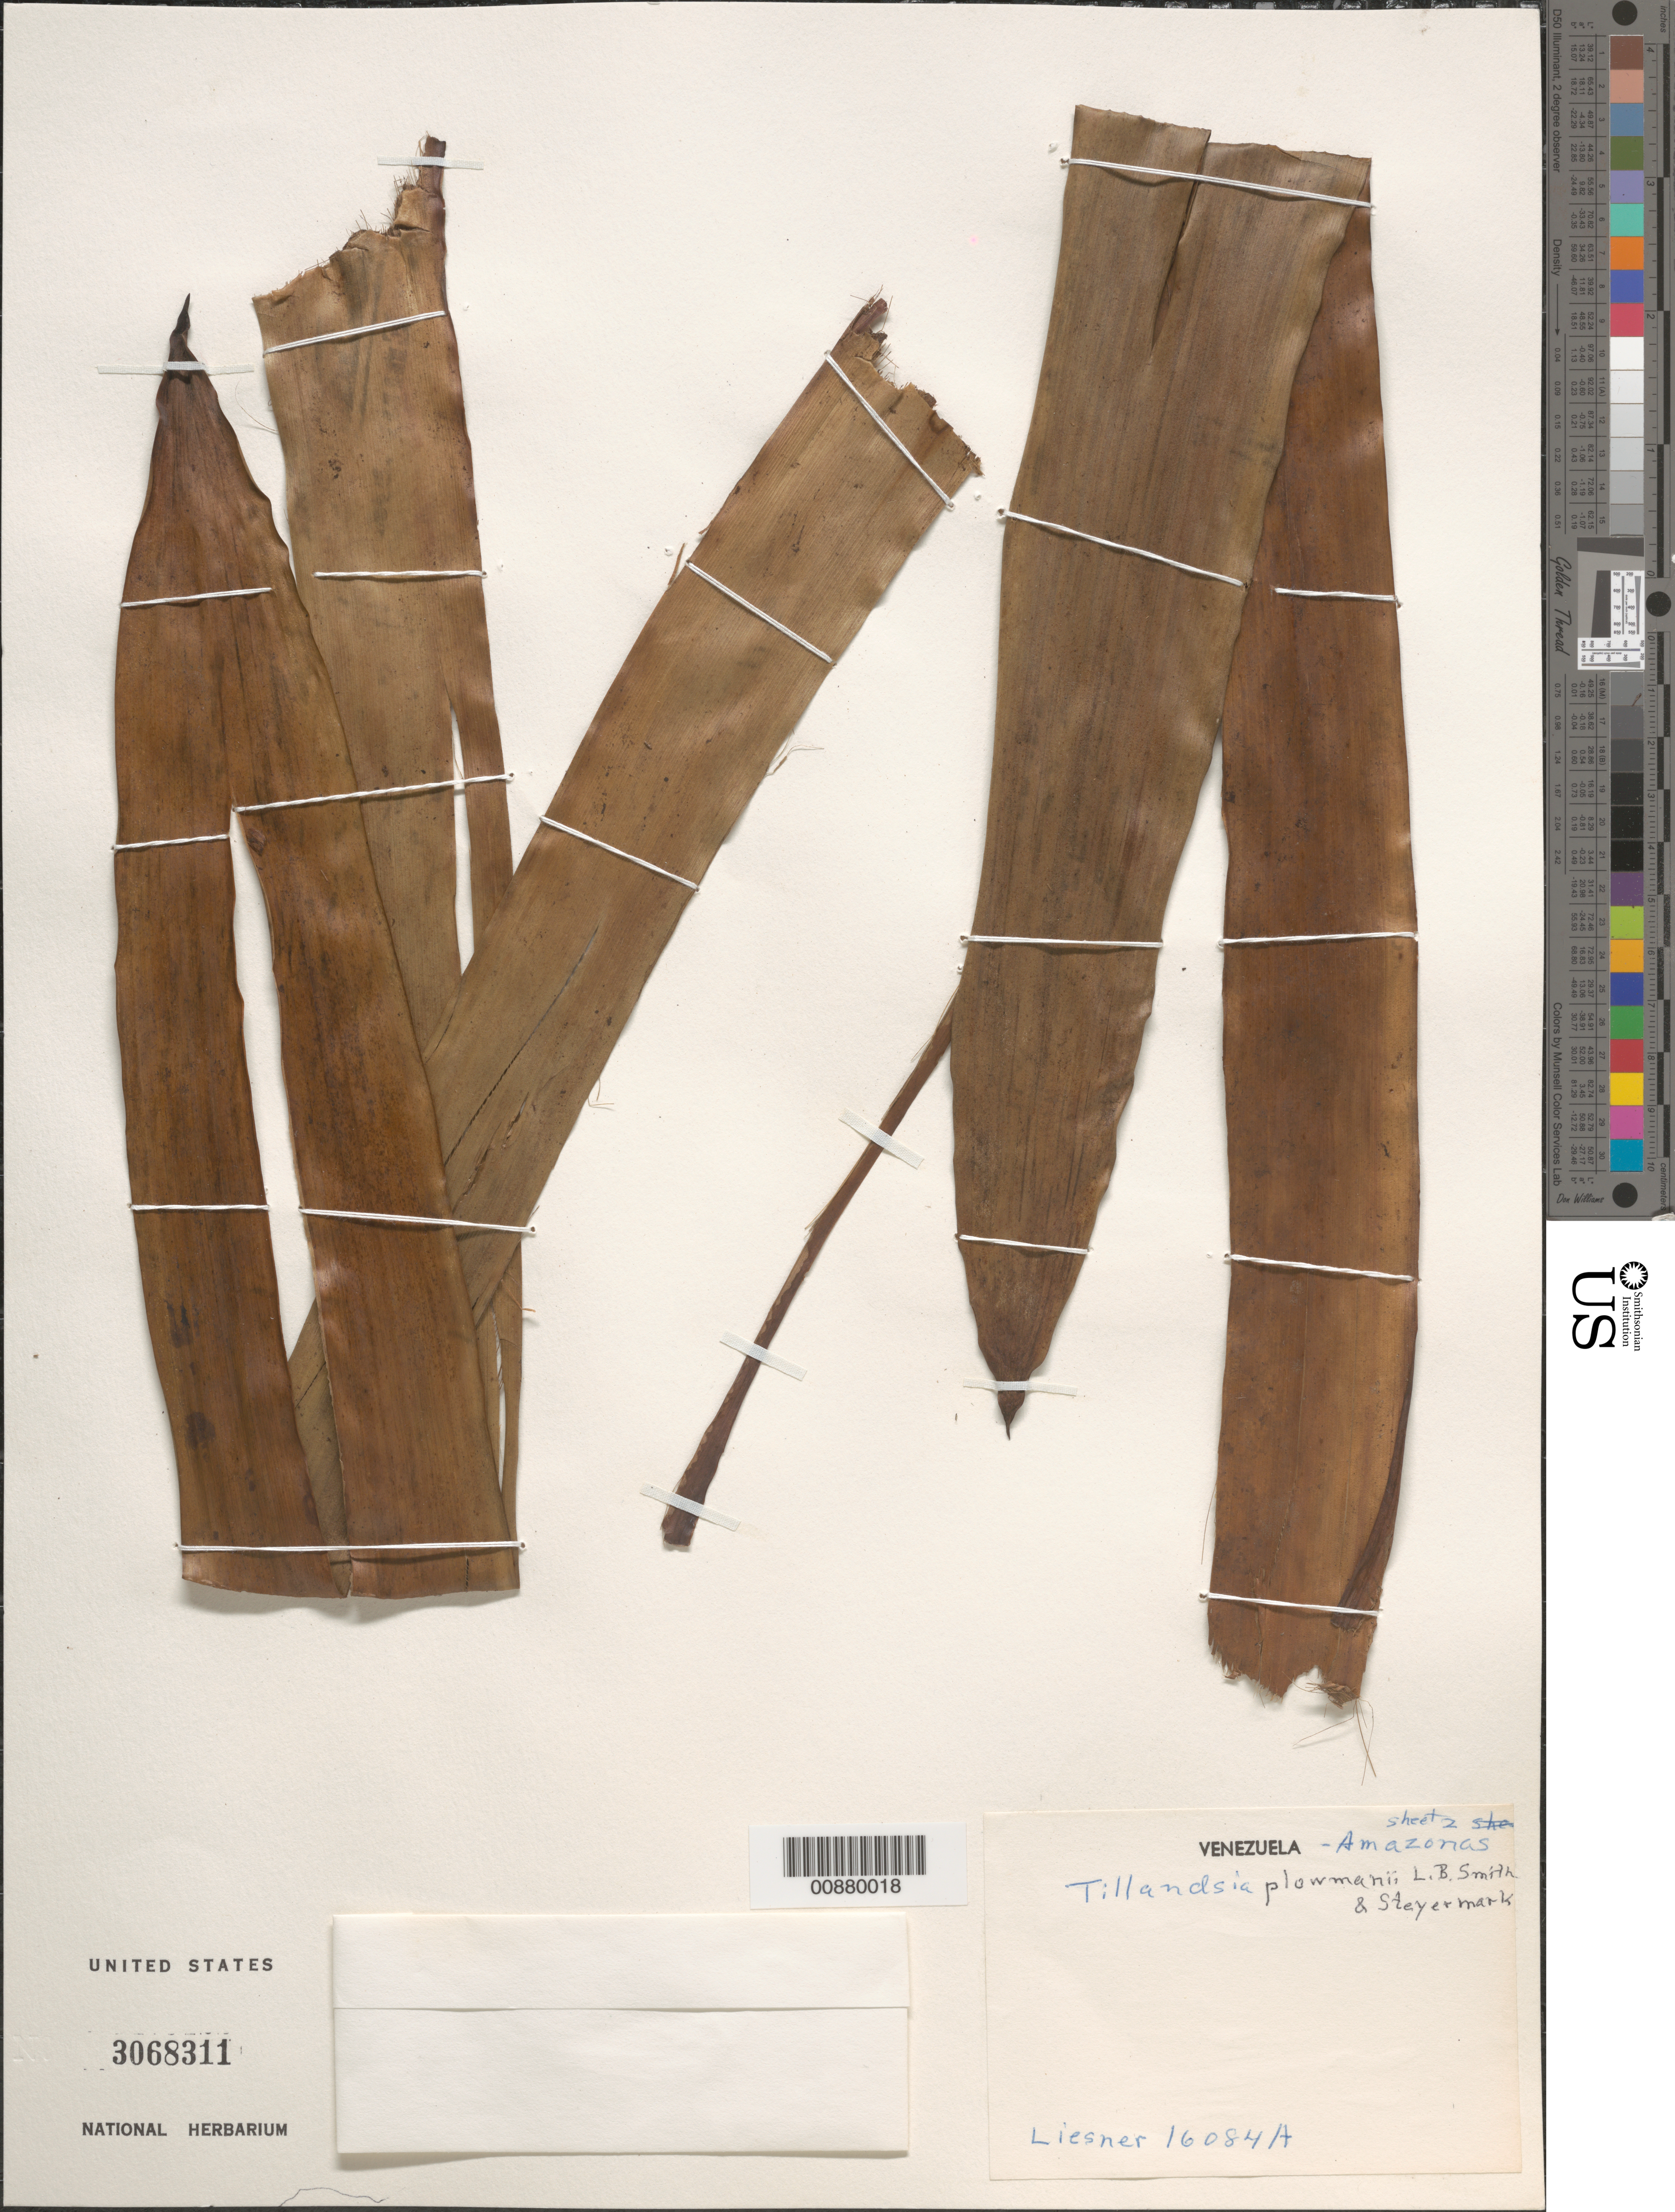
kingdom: Plantae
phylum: Tracheophyta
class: Liliopsida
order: Poales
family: Bromeliaceae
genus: Tillandsia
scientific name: Tillandsia plowmanii L.B. Sm. & Steyerm., ined.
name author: L.B. Sm. & Steyerm.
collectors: -- Liesner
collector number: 16084A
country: Venezuela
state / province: Amazonas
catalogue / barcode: US 3068311